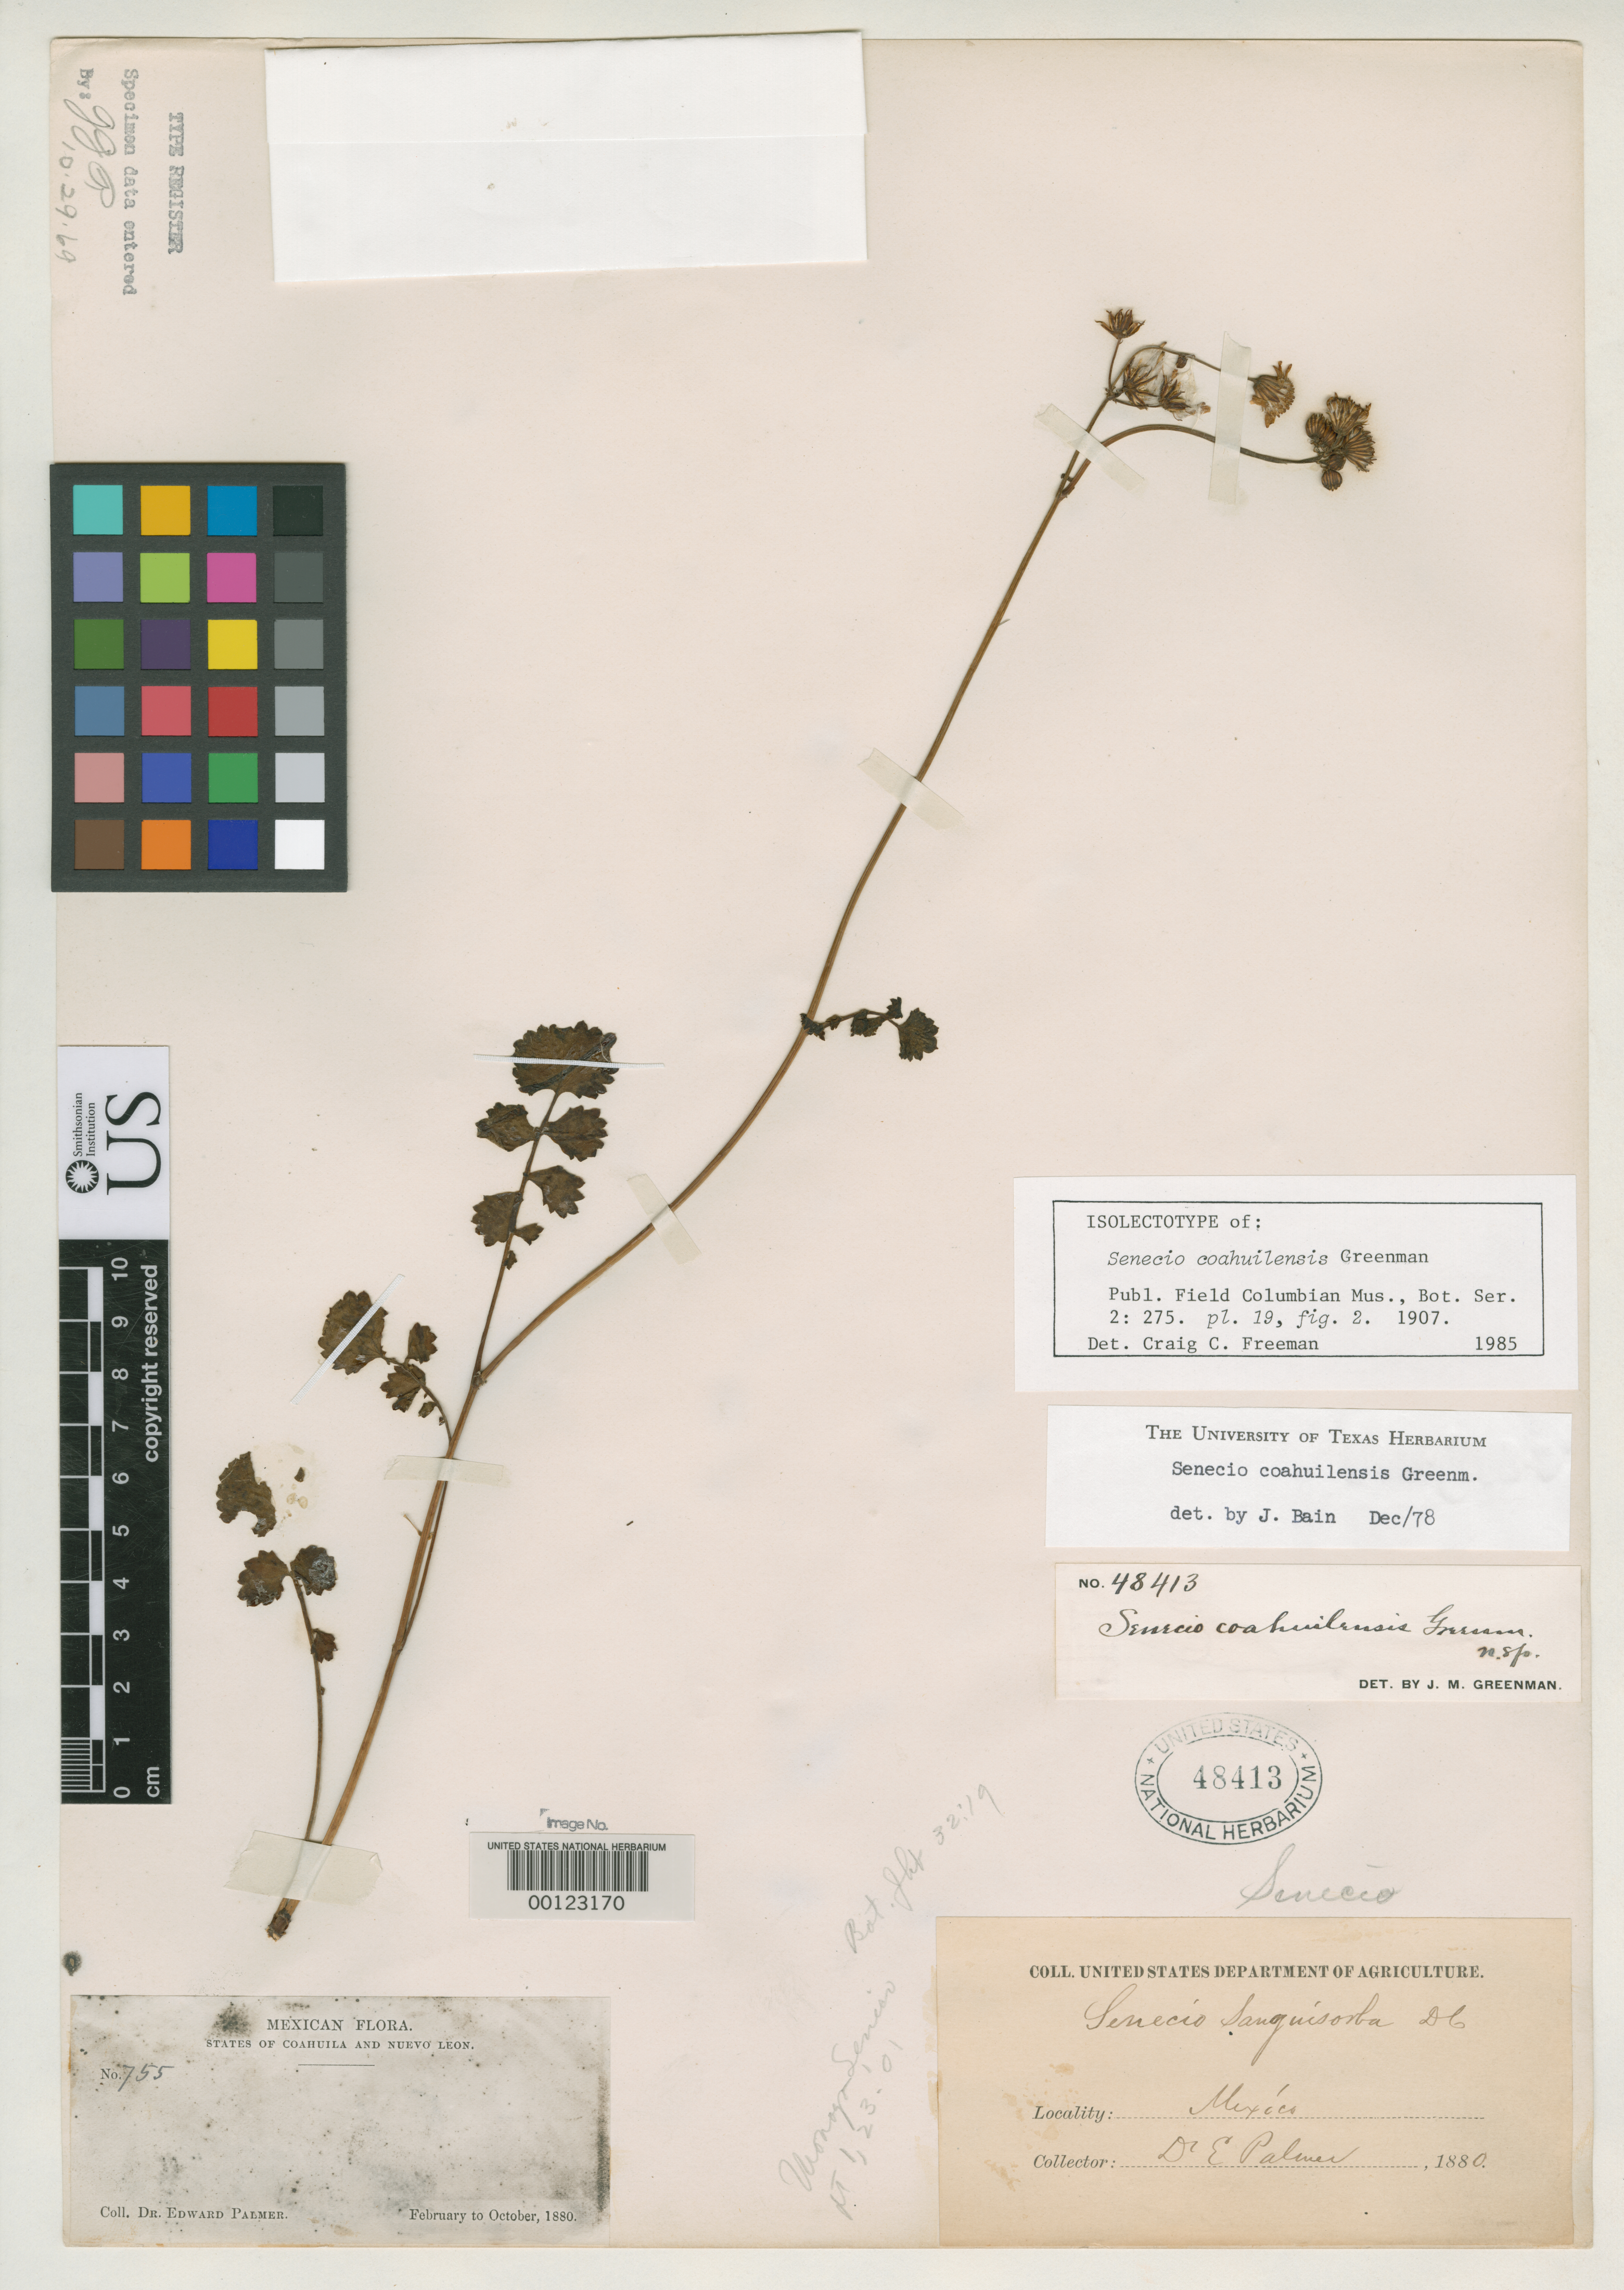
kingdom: Plantae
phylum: Tracheophyta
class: Magnoliopsida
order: Asterales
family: Asteraceae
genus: Senecio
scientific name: Senecio coahuilensis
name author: Greenm.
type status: Isotype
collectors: E. Palmer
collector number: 755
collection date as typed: Feb 1880 to -- Oct 1880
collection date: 1880-02/1880-10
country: Mexico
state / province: Coahuila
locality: Lerios.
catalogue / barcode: US 48413